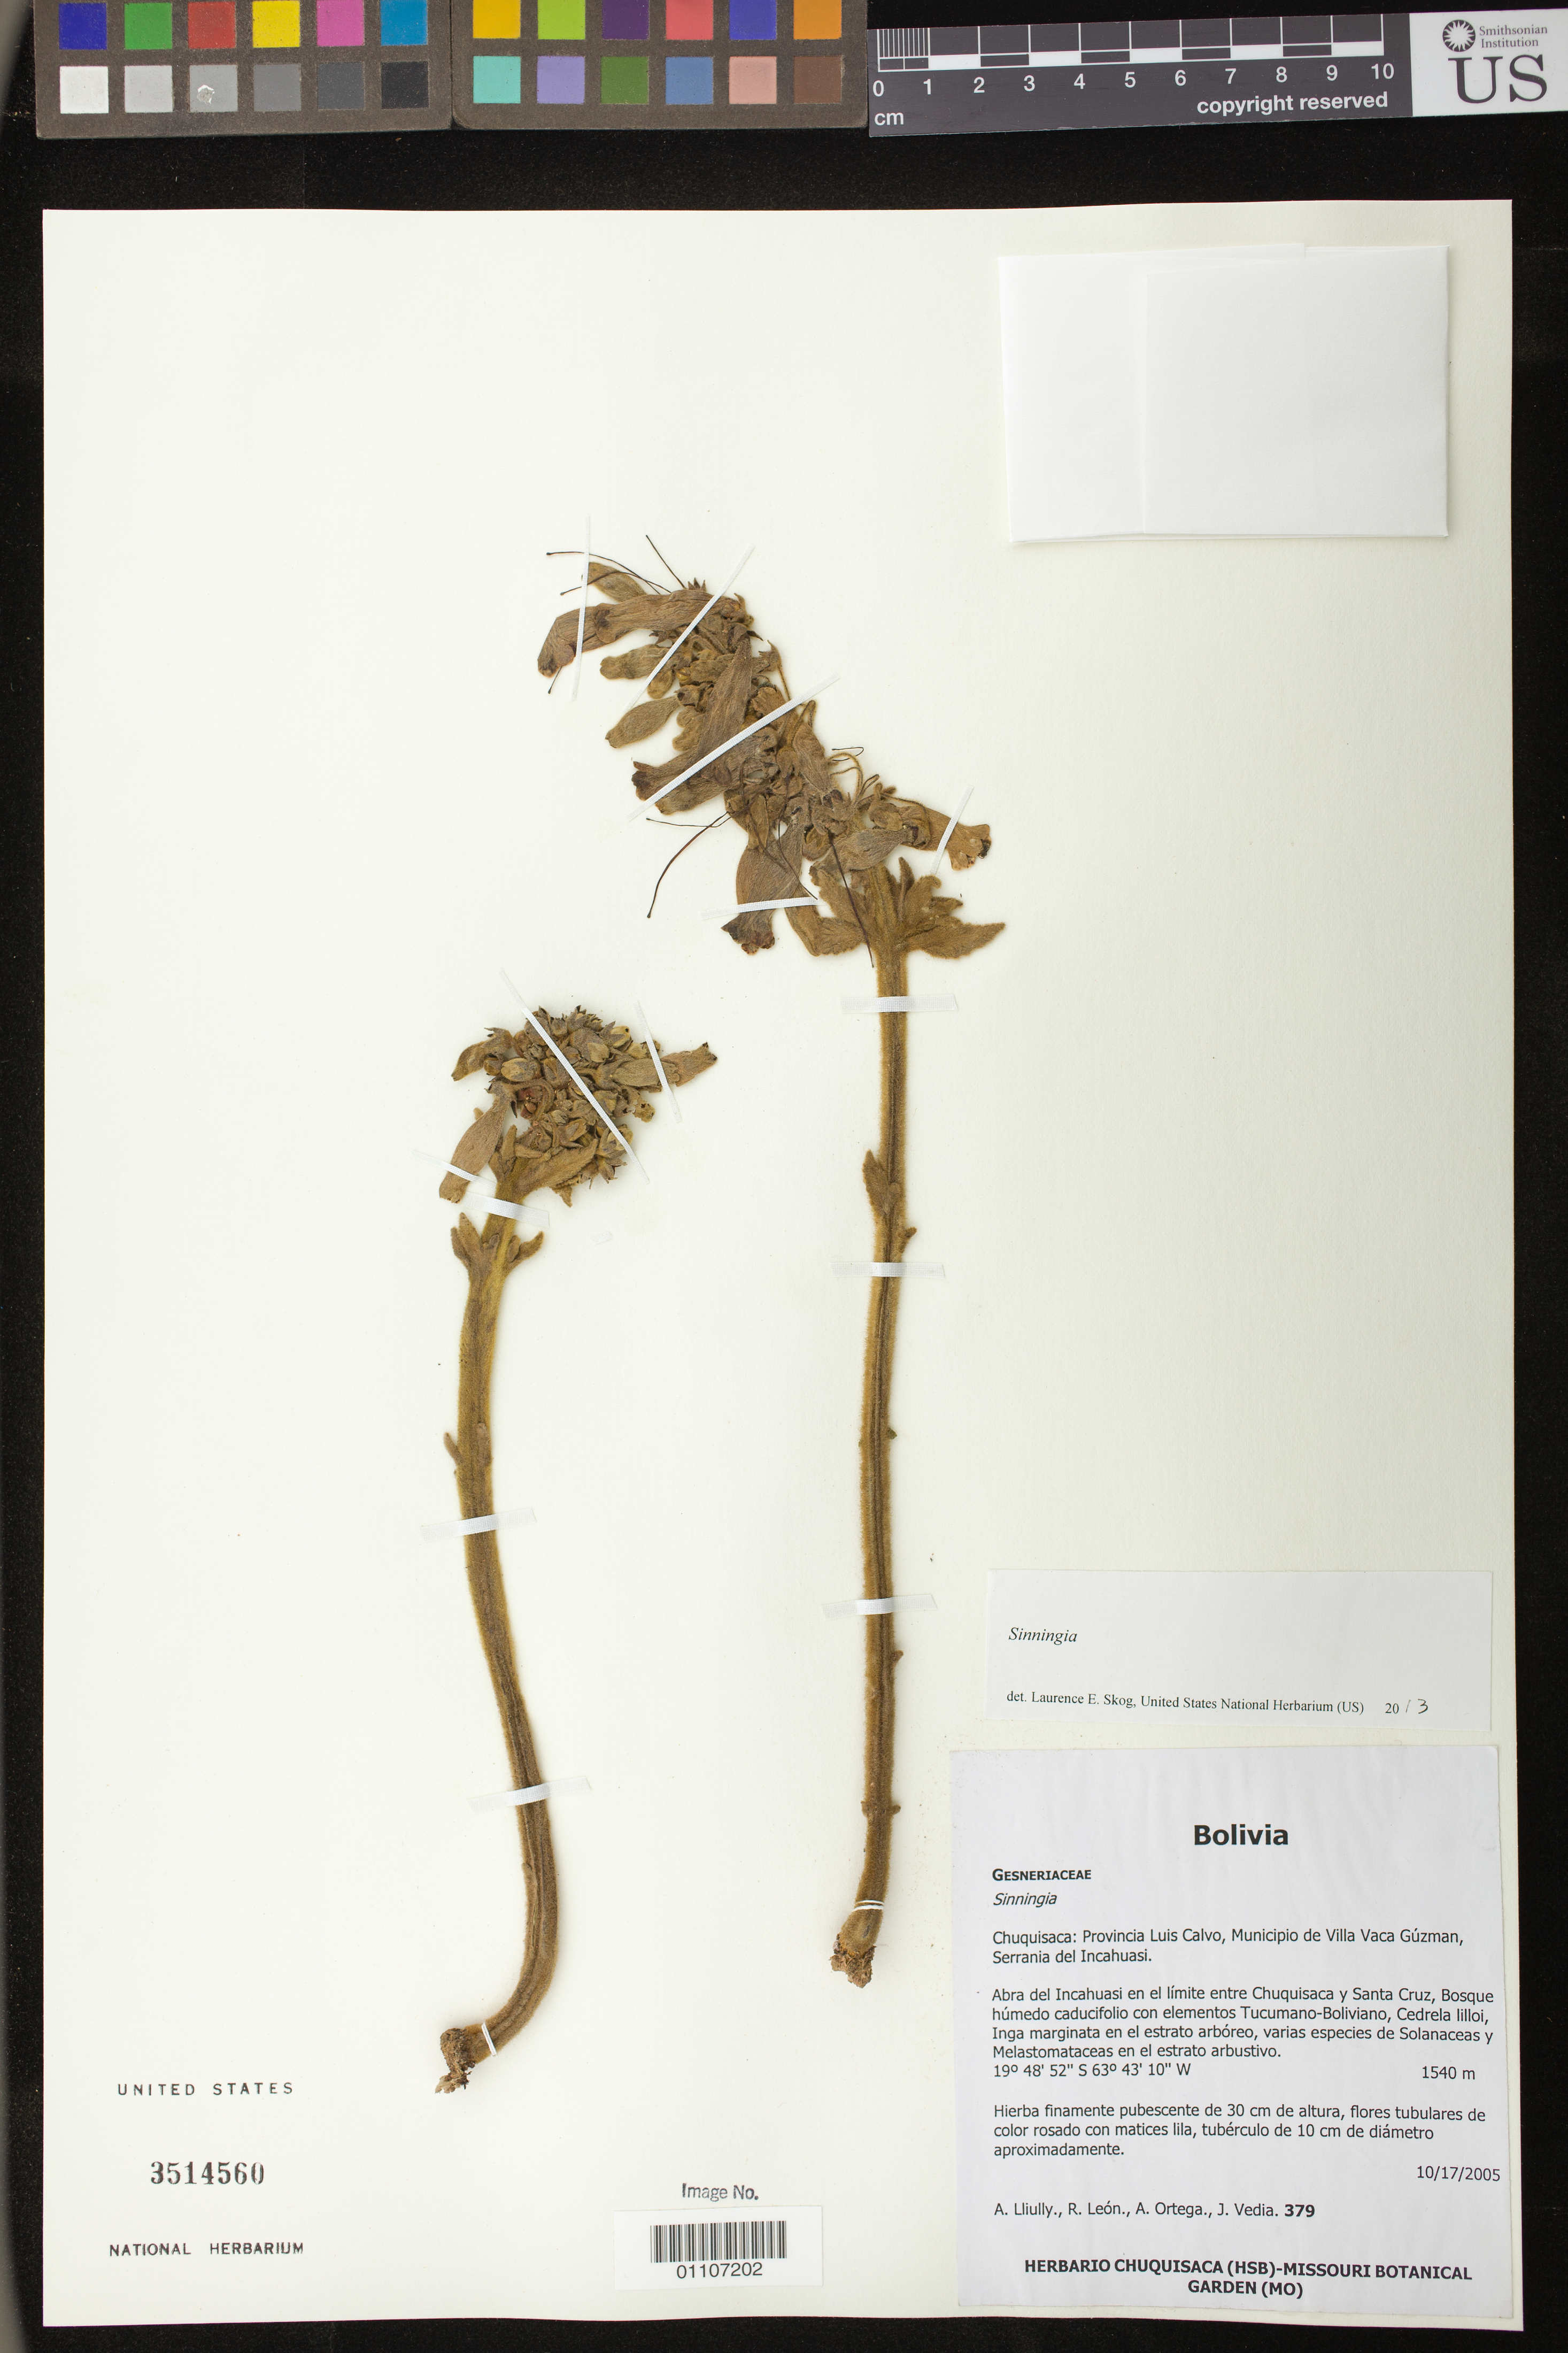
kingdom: Plantae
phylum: Tracheophyta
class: Magnoliopsida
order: Lamiales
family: Gesneriaceae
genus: Sinningia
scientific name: Sinningia sp.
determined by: Skog, Laurence E.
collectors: A. Lliully, R. A. León & A. T. Ortega U.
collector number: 379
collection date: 2005-10-17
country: Bolivia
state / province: Chuquisaca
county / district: Luis Calvo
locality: Municipio de Villa Vaca Gúzman, Serrania del Incahuasi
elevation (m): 1540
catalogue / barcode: US 3514560